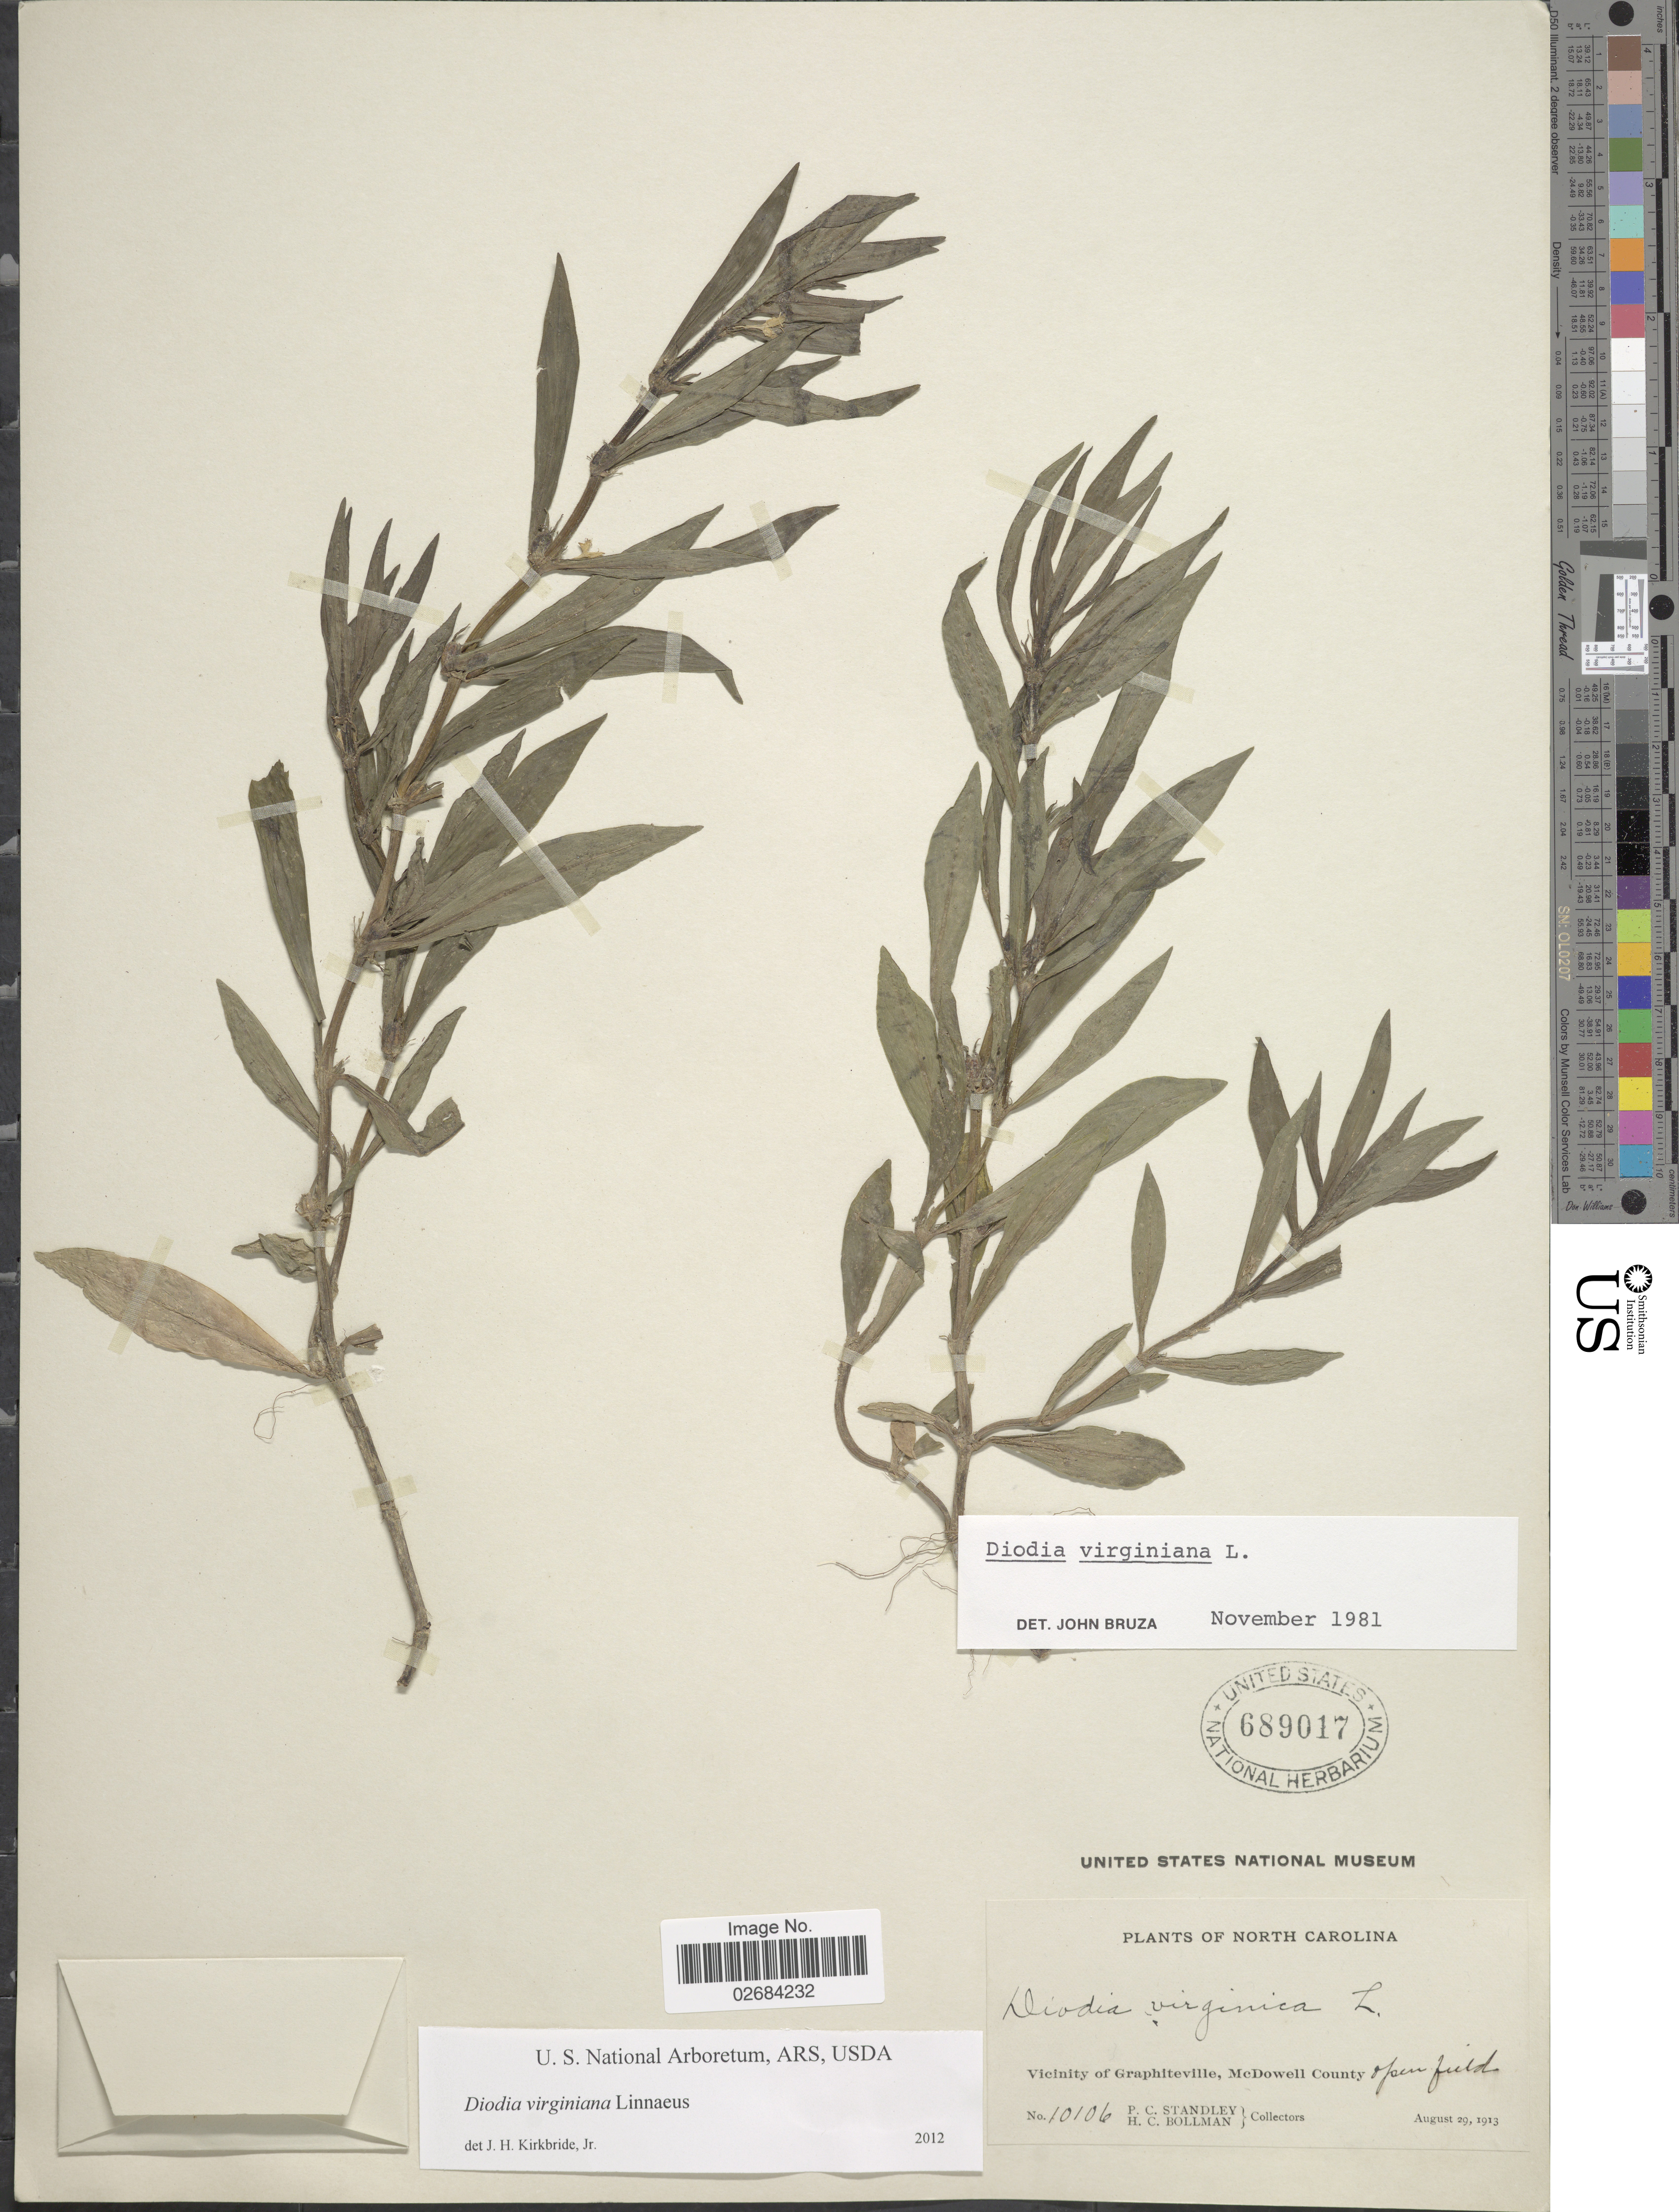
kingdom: Plantae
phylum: Tracheophyta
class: Magnoliopsida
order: Gentianales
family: Rubiaceae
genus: Diodia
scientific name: Diodia virginiana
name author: L.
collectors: P. C. Standley & H. C. Bollman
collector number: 10106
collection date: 1913-08-29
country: United States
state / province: North Carolina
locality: Vicinity of Graphiteville, McDowell County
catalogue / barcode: US 689017